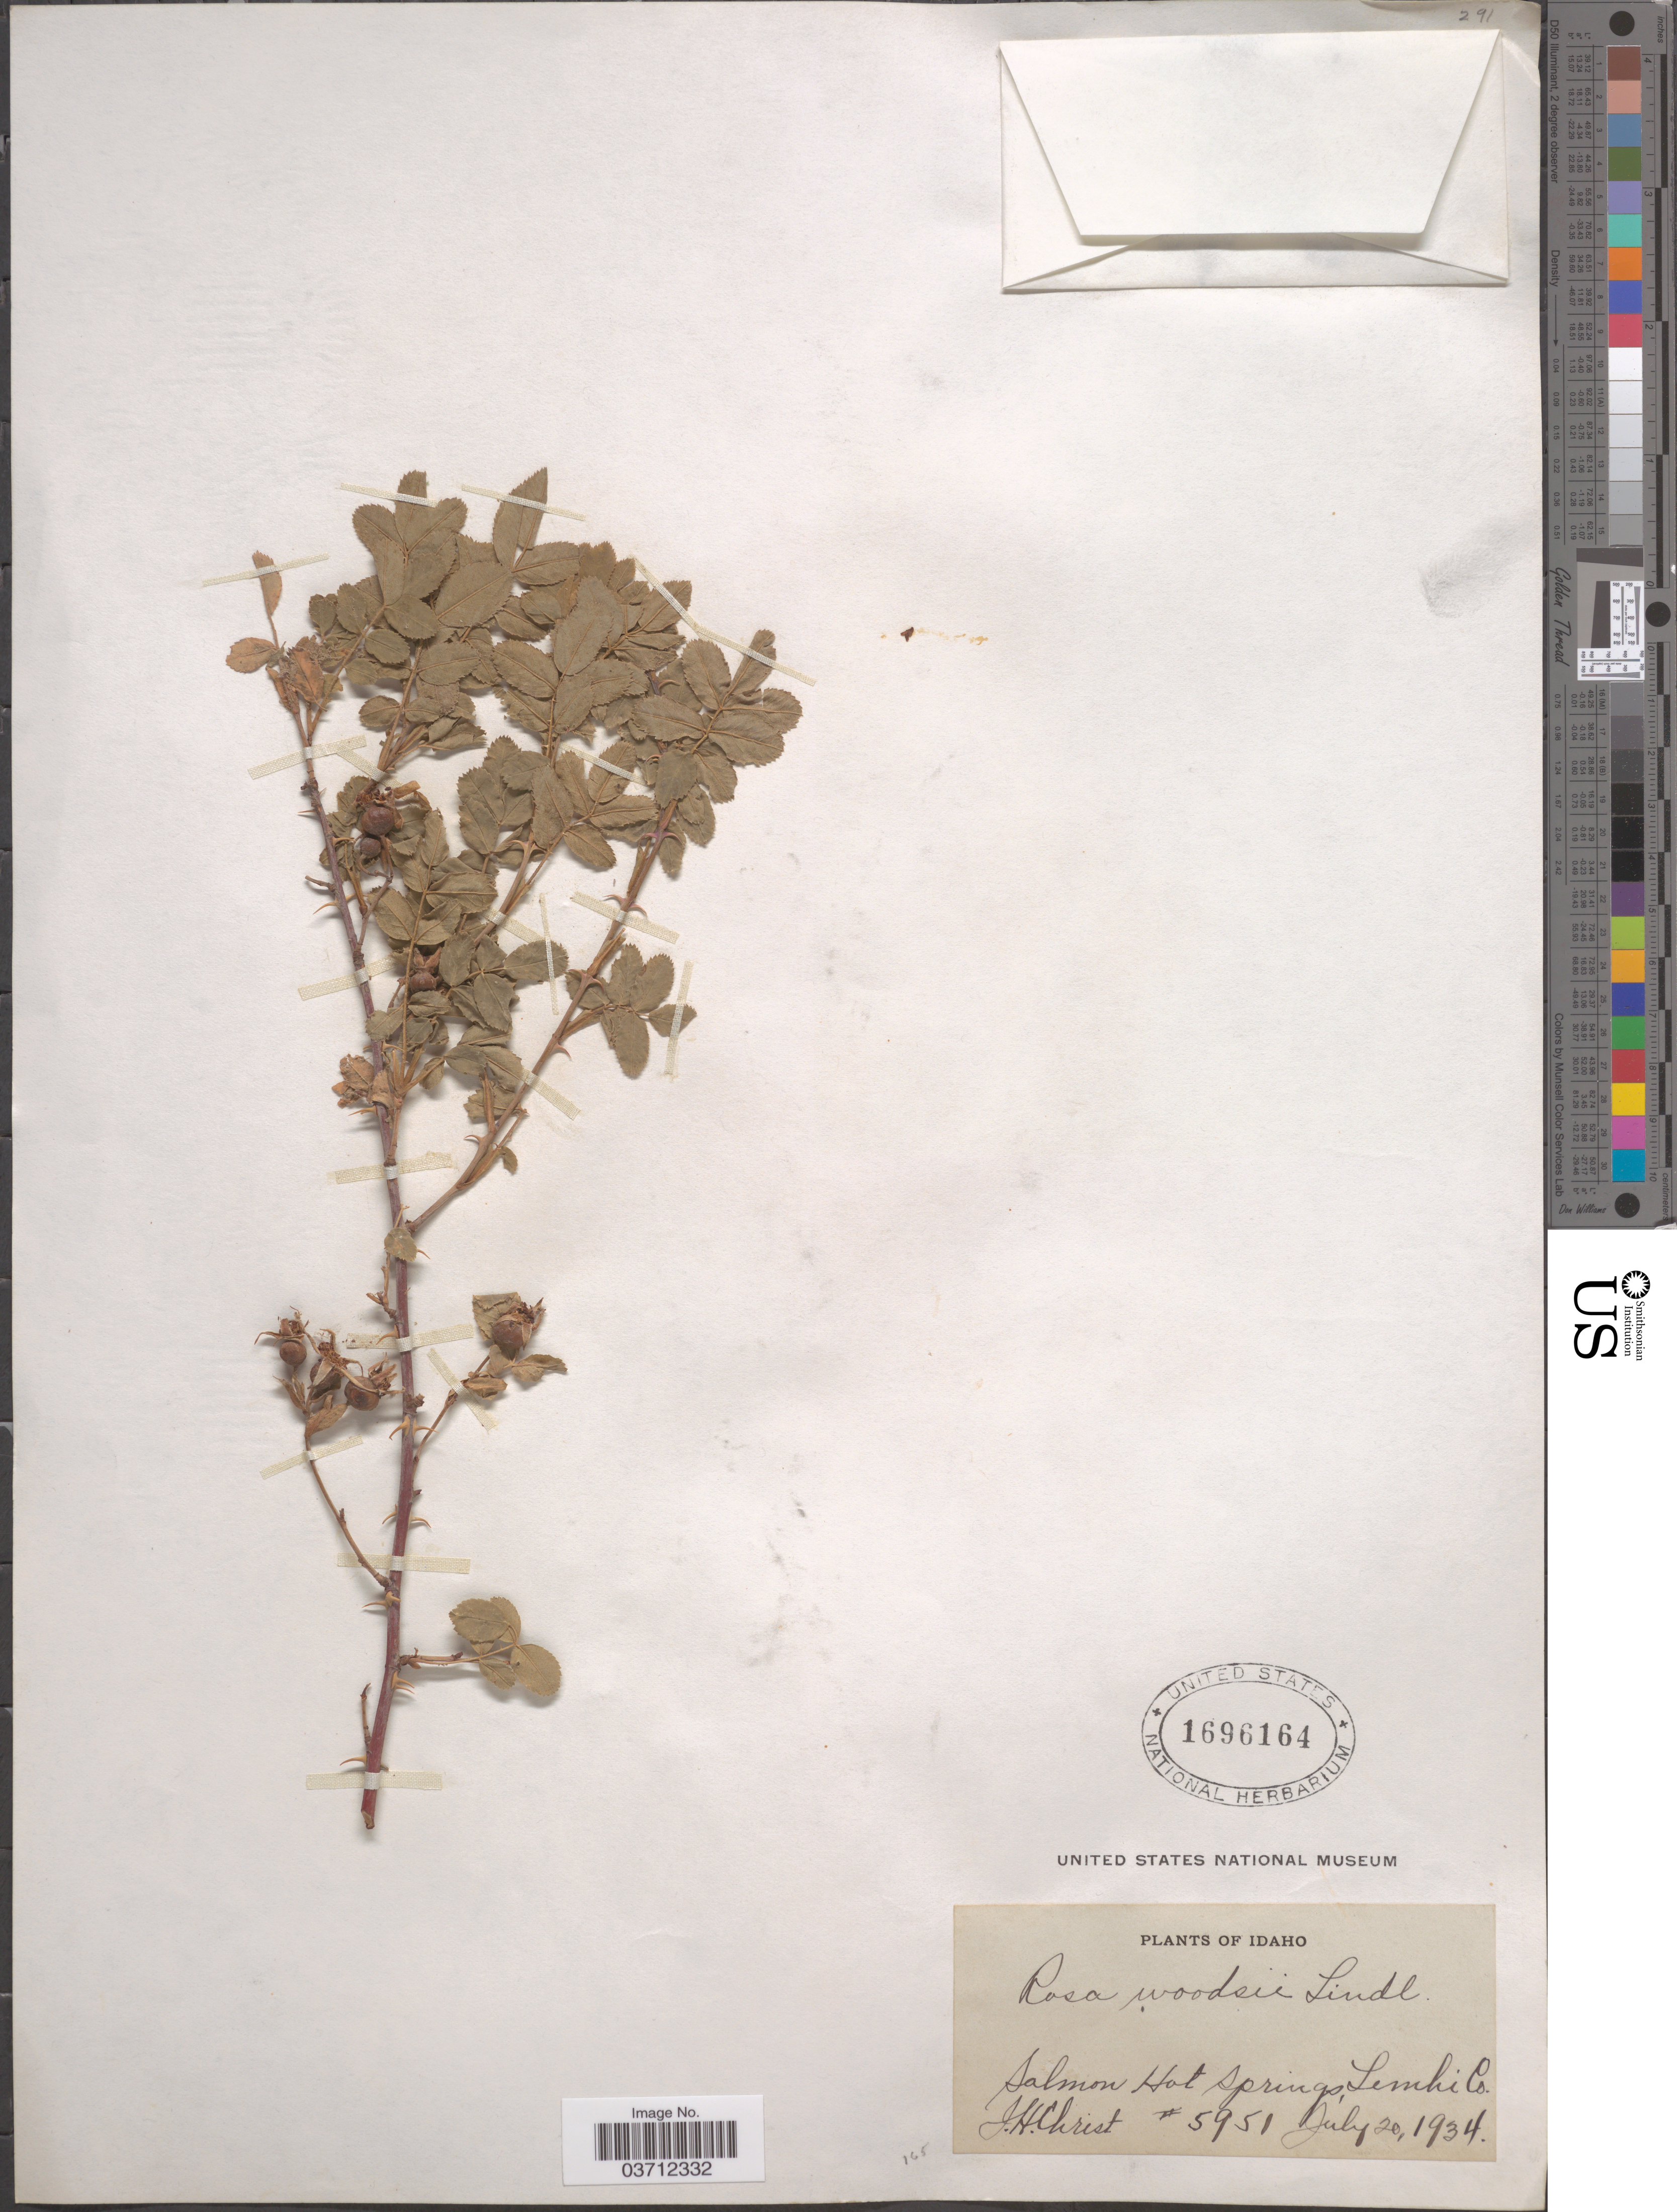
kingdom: Plantae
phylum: Tracheophyta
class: Magnoliopsida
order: Rosales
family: Rosaceae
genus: Rosa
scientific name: Rosa woodsii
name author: Lindl.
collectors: J. H. Christ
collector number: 5951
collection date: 1934-07-20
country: United States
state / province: Idaho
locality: Salmon Hot Springs, Lemki Co.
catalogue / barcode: US 1696164